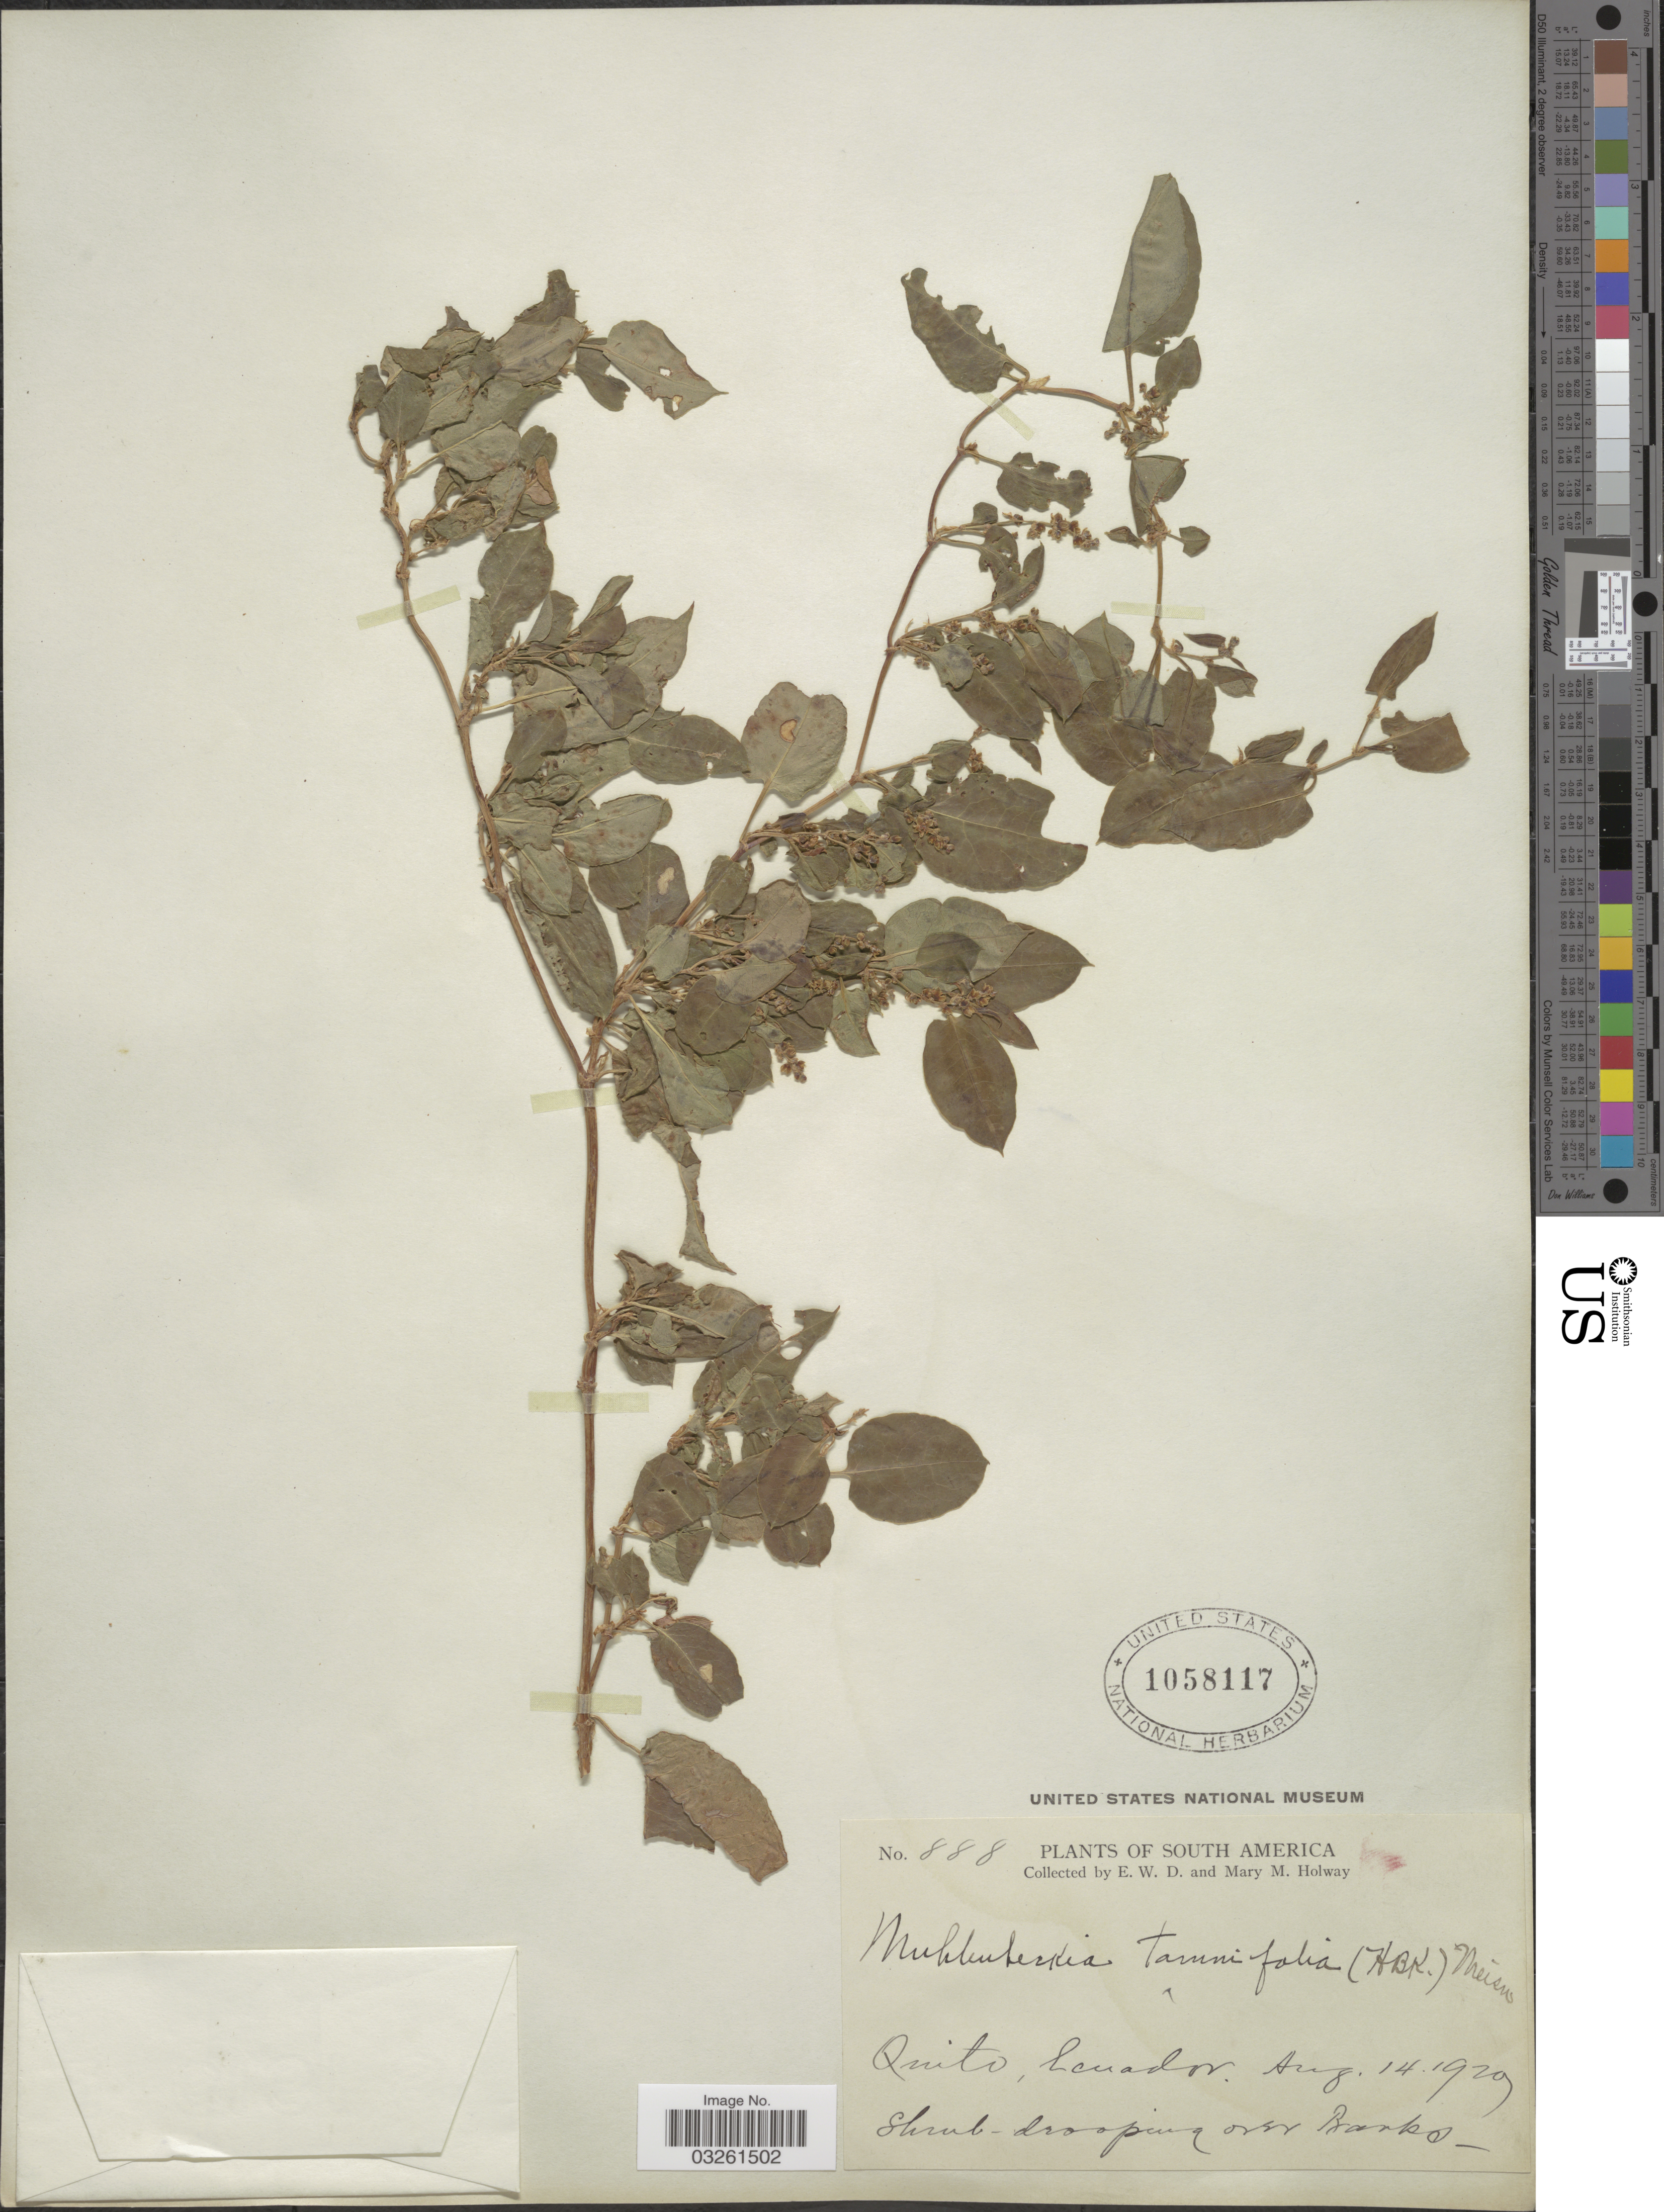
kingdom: Plantae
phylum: Tracheophyta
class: Magnoliopsida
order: Caryophyllales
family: Polygonaceae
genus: Muehlenbeckia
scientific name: Muehlenbeckia tamnifolia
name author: (Kunth) Meisn.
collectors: E. W. D. Holway & M. M. Holway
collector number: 888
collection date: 1929-08-14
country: Ecuador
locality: Quito.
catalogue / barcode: US 1058117